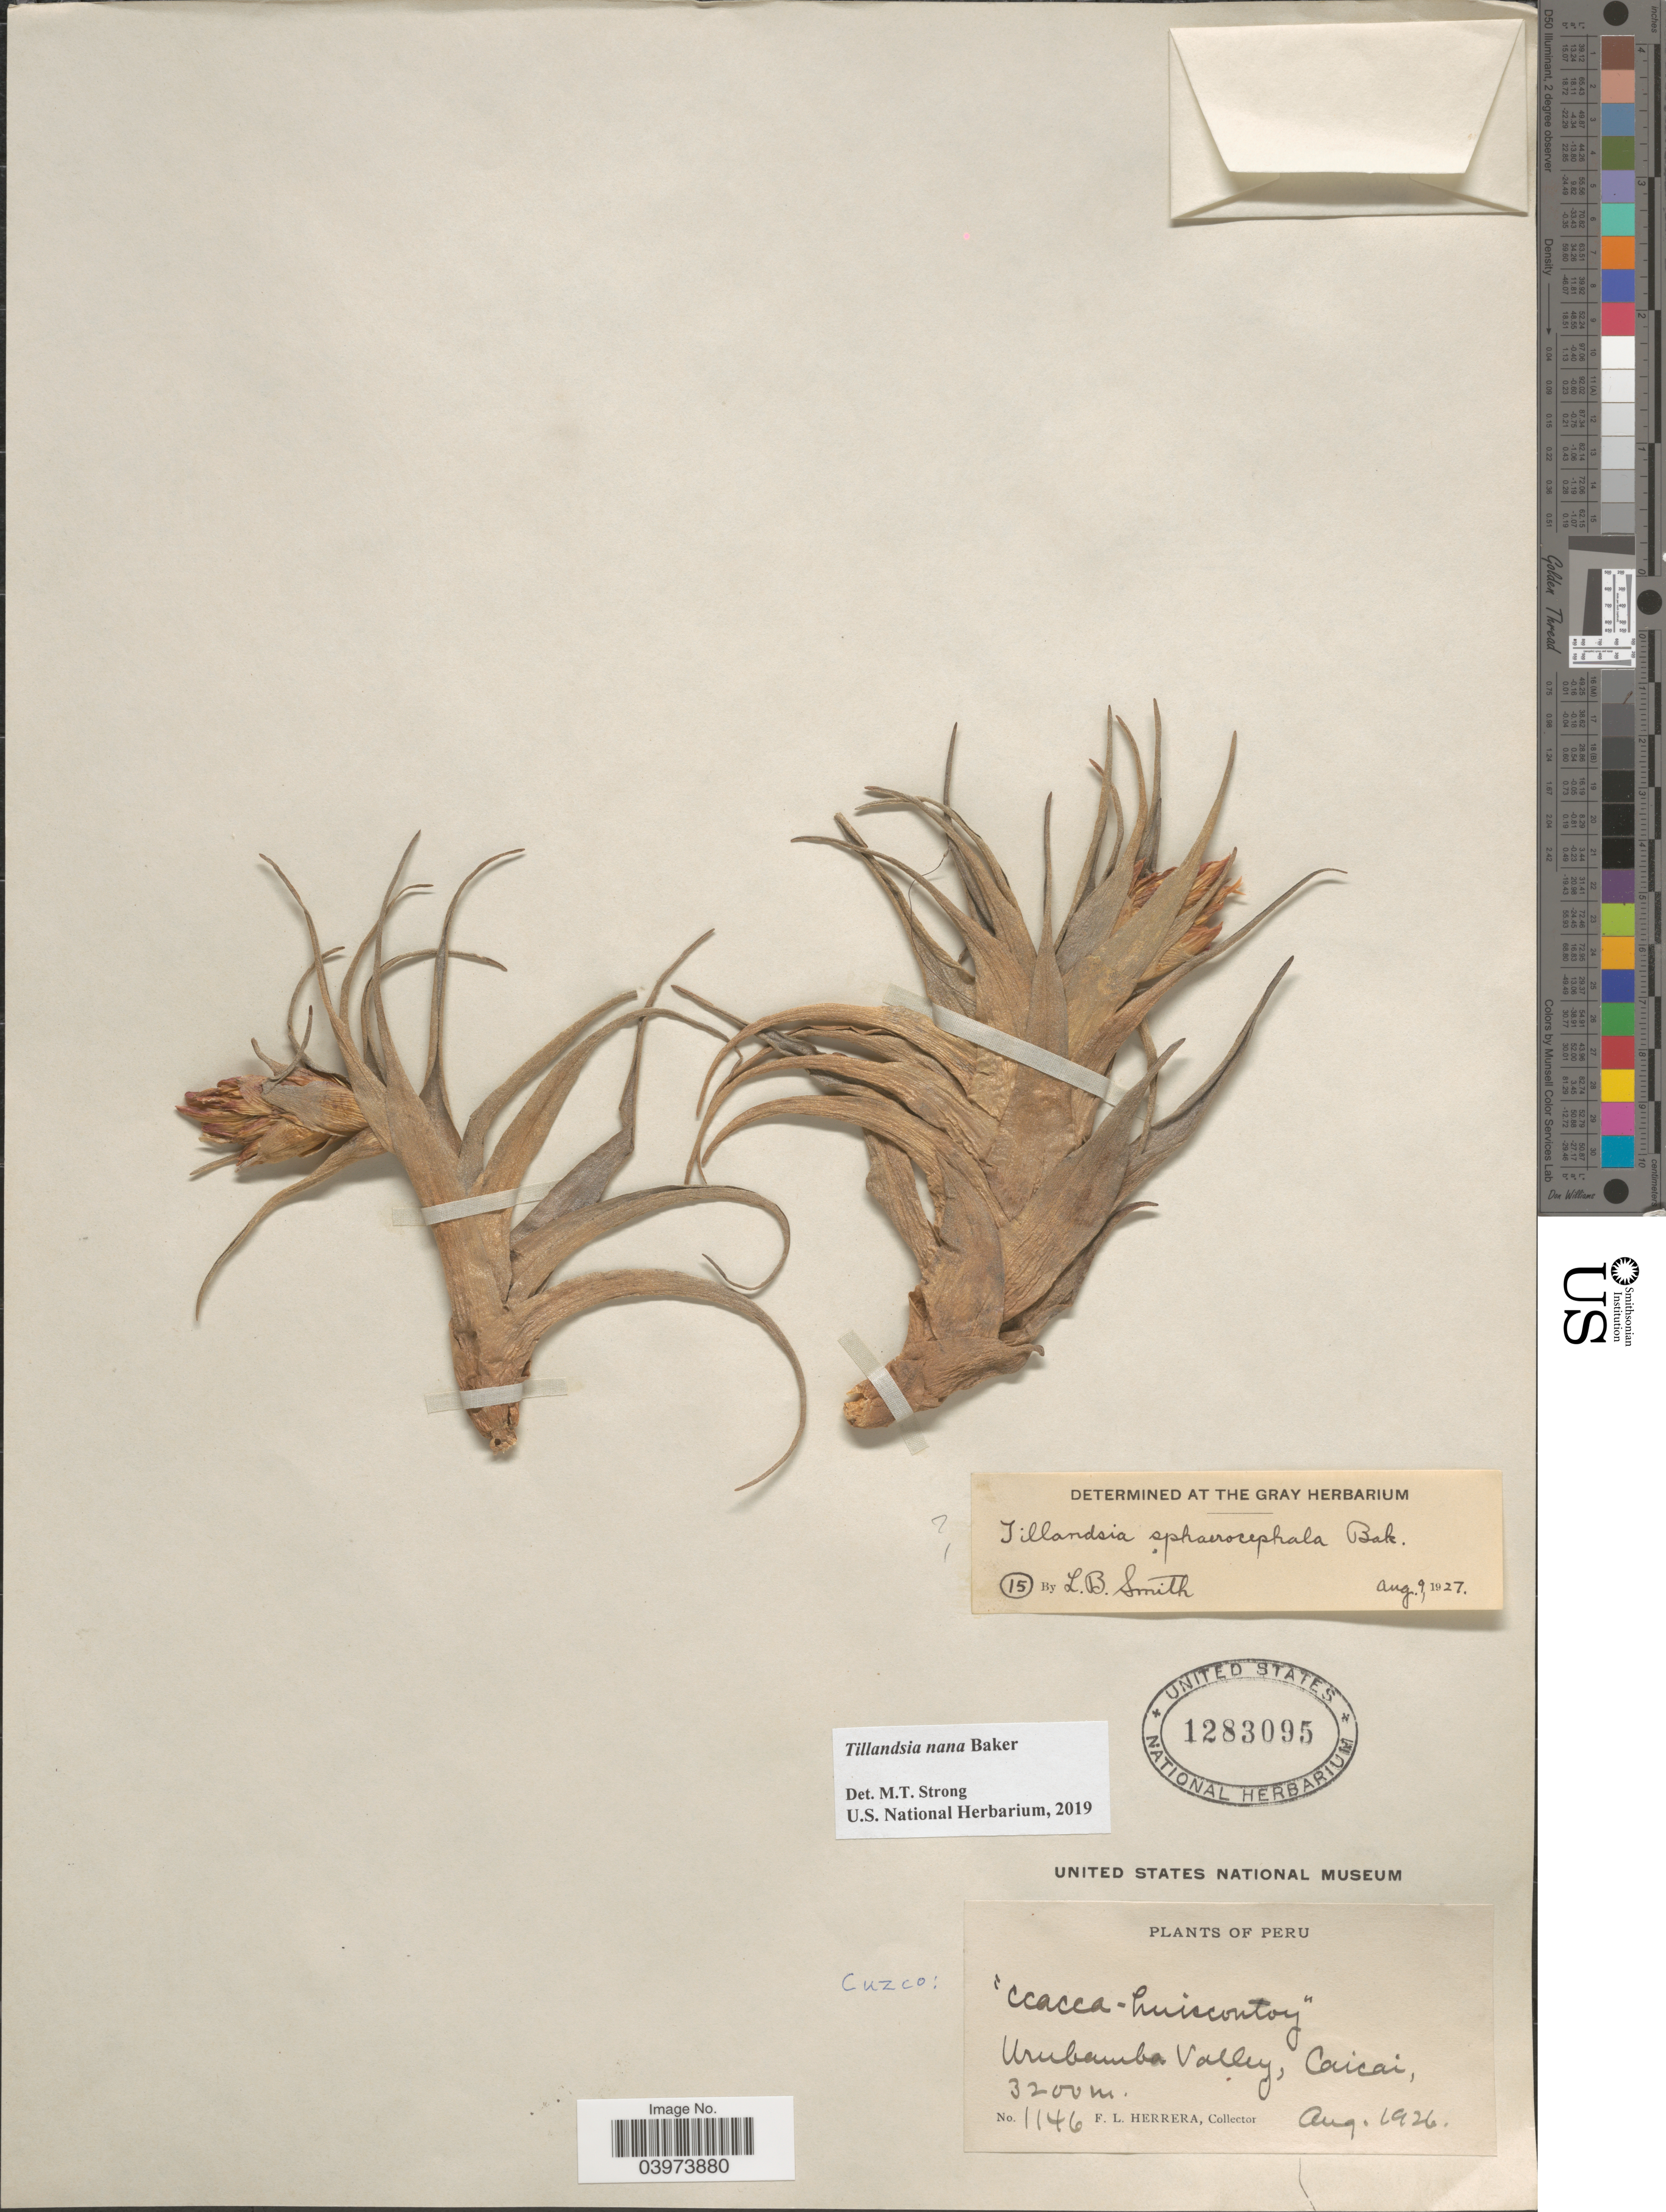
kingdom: Plantae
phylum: Tracheophyta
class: Liliopsida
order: Poales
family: Bromeliaceae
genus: Tillandsia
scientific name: Tillandsia nana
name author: Baker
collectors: F. L. Herrera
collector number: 1146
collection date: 1926-08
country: Peru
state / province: Cusco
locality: Cuzco: Urubamba Valley, Caicai.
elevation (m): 3200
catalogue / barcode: US 1283095